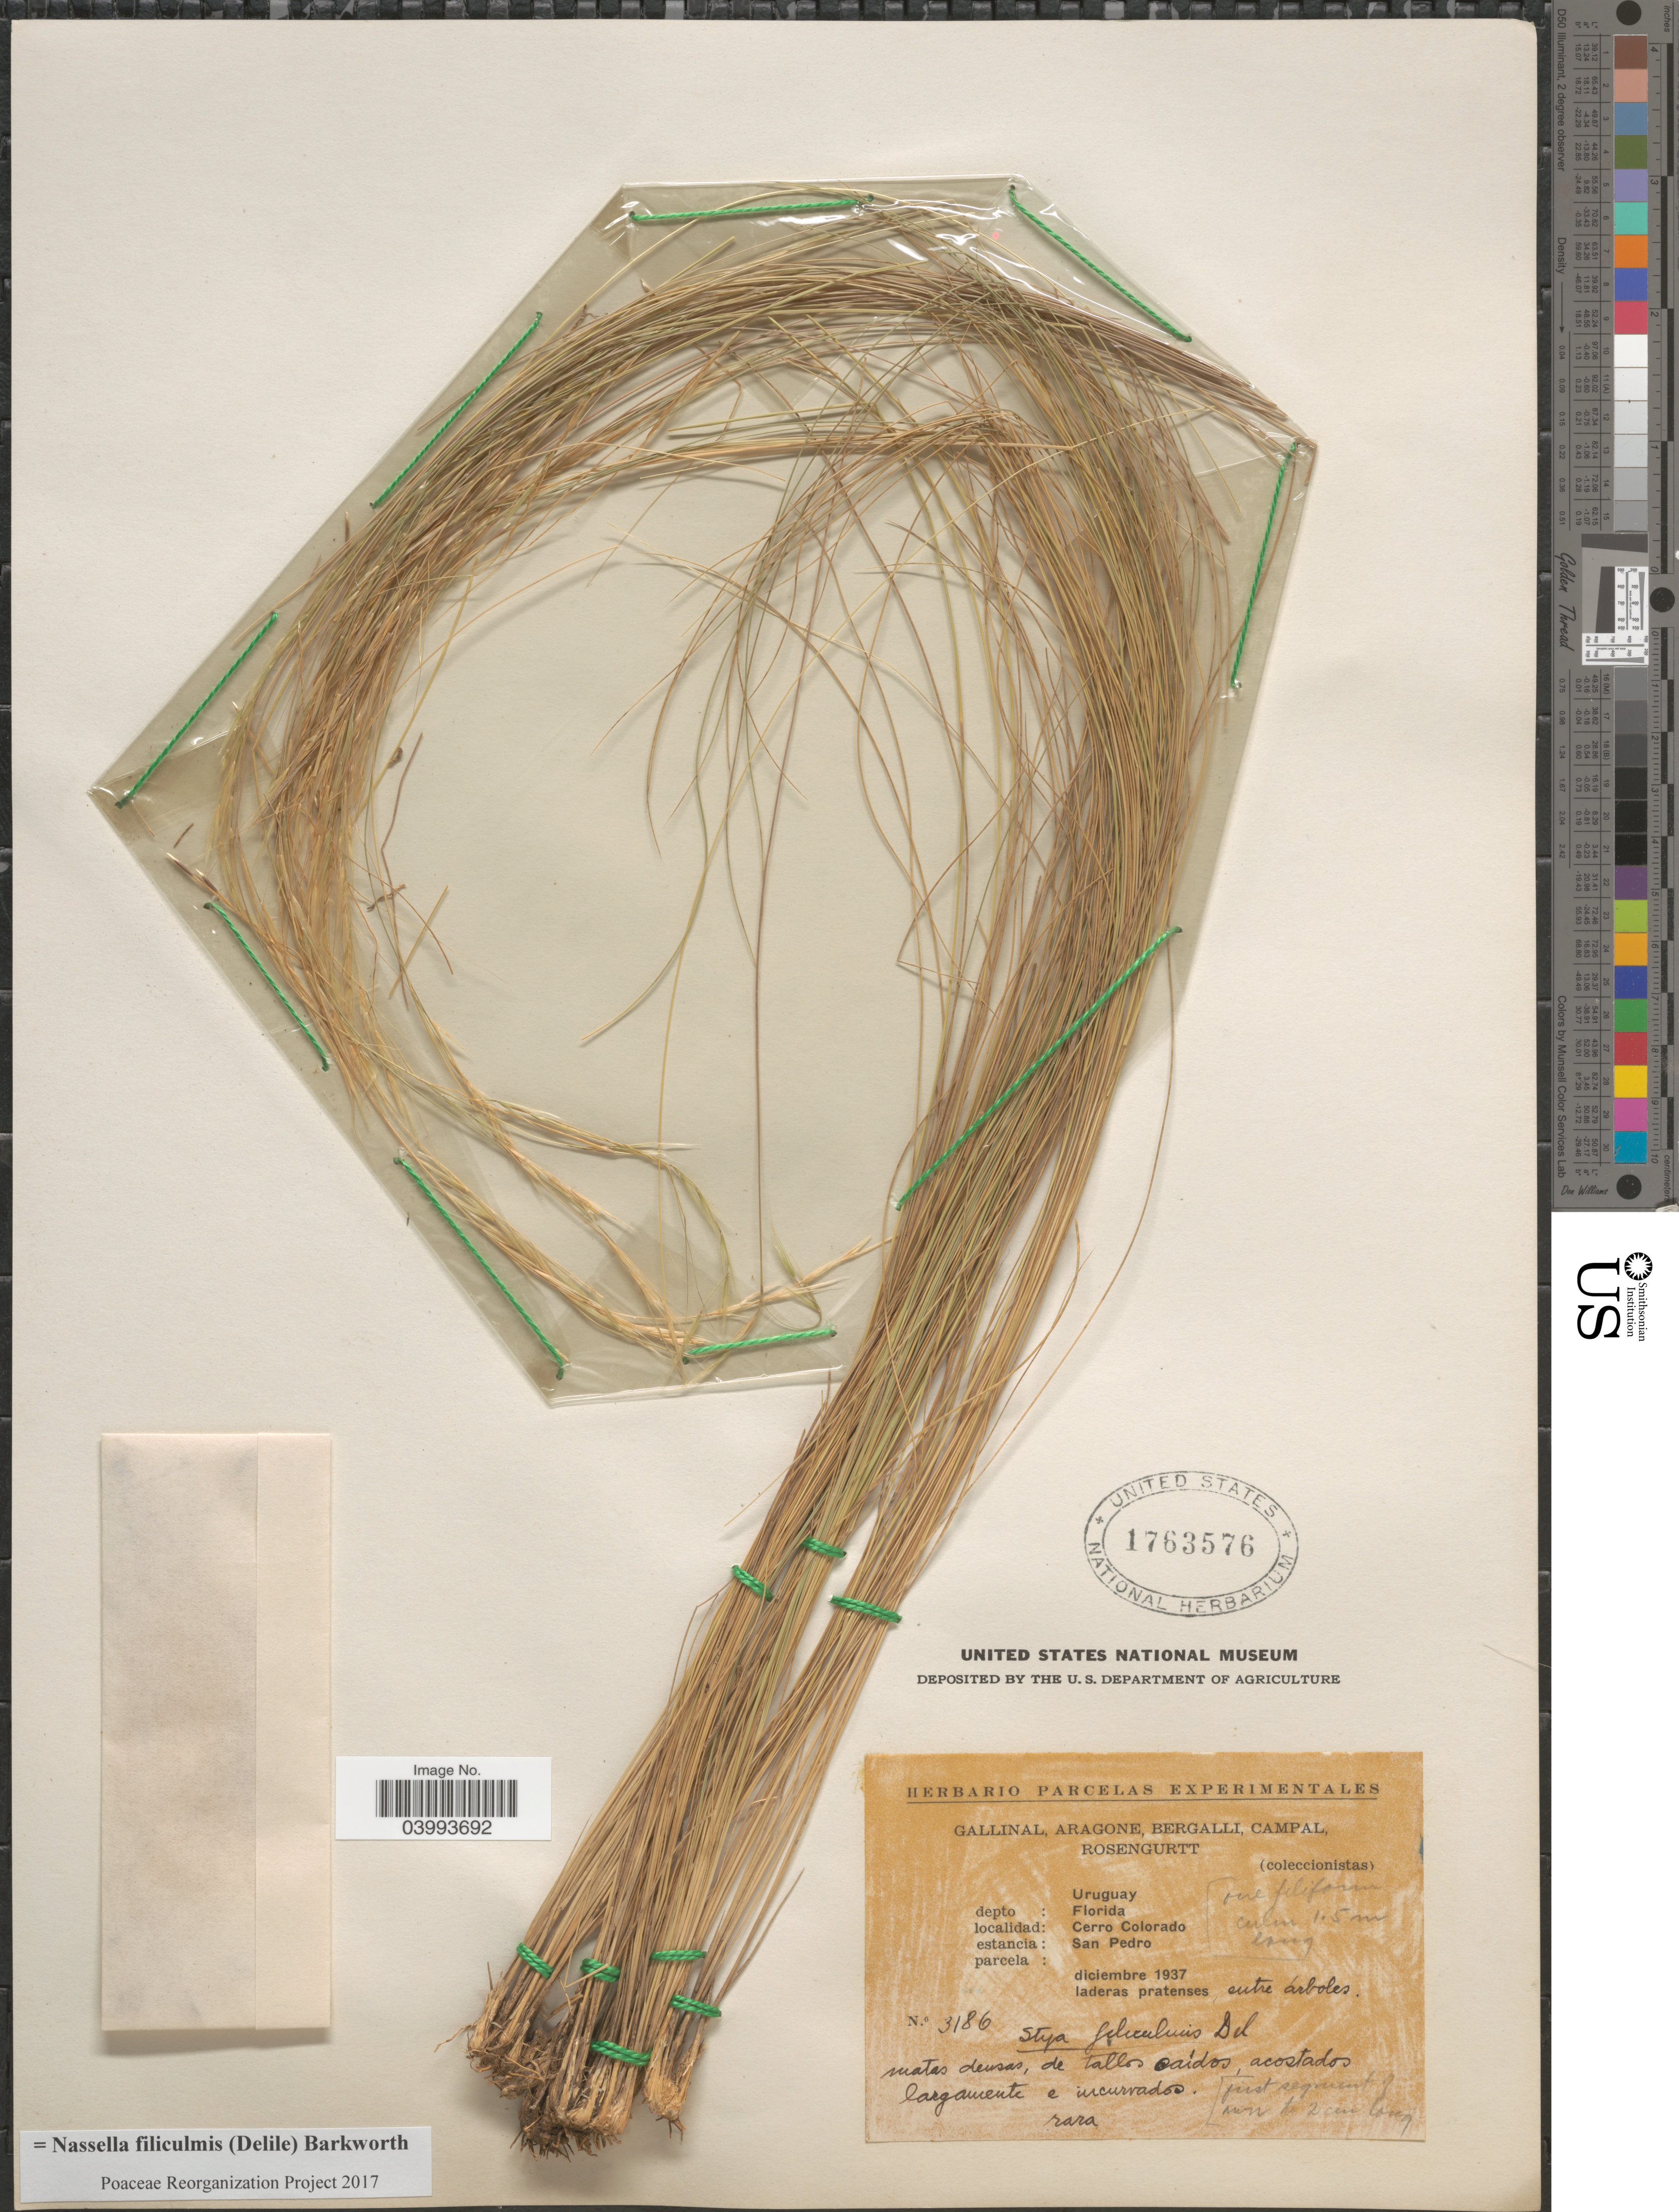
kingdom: Plantae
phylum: Tracheophyta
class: Liliopsida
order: Poales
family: Poaceae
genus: Nassella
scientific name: Nassella filiculmis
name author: (Delile) Barkworth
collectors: -. Gallinal, -- Aragone, -- Bergalli, -- Campal & Rosengurtt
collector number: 3186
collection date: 1937-12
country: Uruguay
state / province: Florida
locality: Depto: Florida. Cerro Colorado. Estancia: San Pedro.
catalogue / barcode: US 1763576